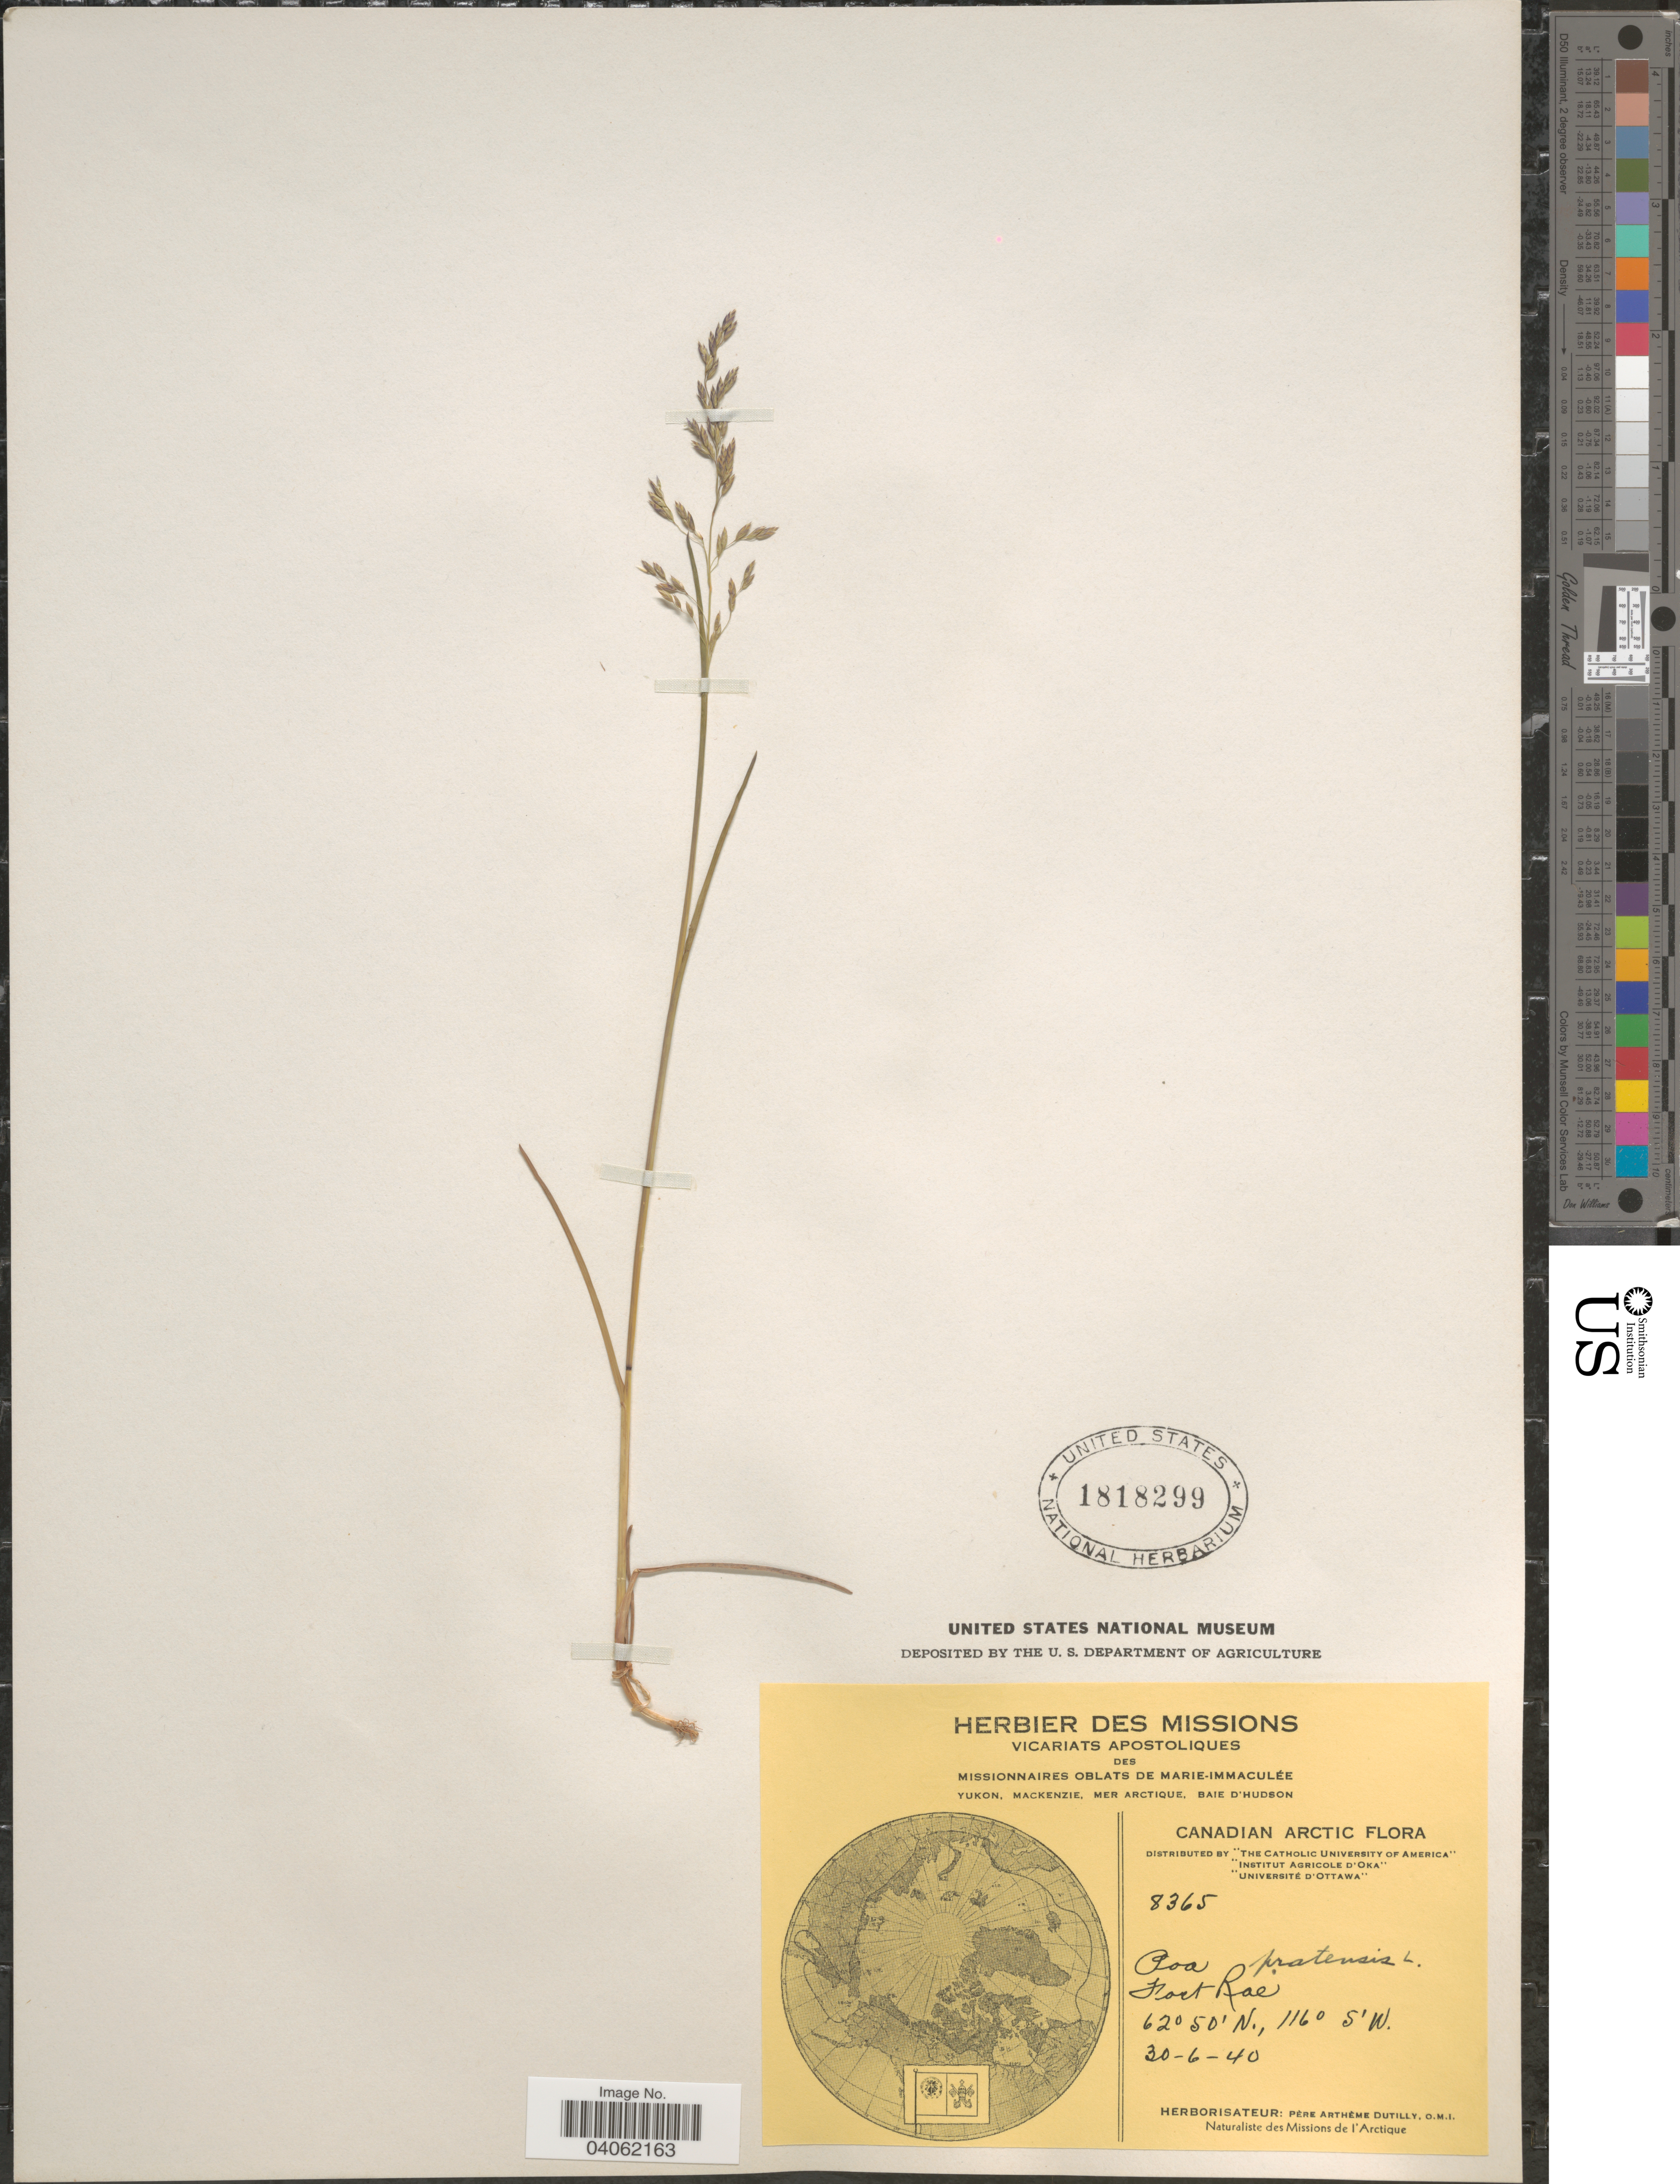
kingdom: Plantae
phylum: Tracheophyta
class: Liliopsida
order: Poales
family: Poaceae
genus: Poa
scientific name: Poa pratensis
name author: L.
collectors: P. Dutilly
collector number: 8365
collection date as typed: Transcribed d/m/y: 30/6/40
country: Canada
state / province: Northwest Territories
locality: Canadian Arctic. Fort Rae.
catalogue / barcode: US 1818299